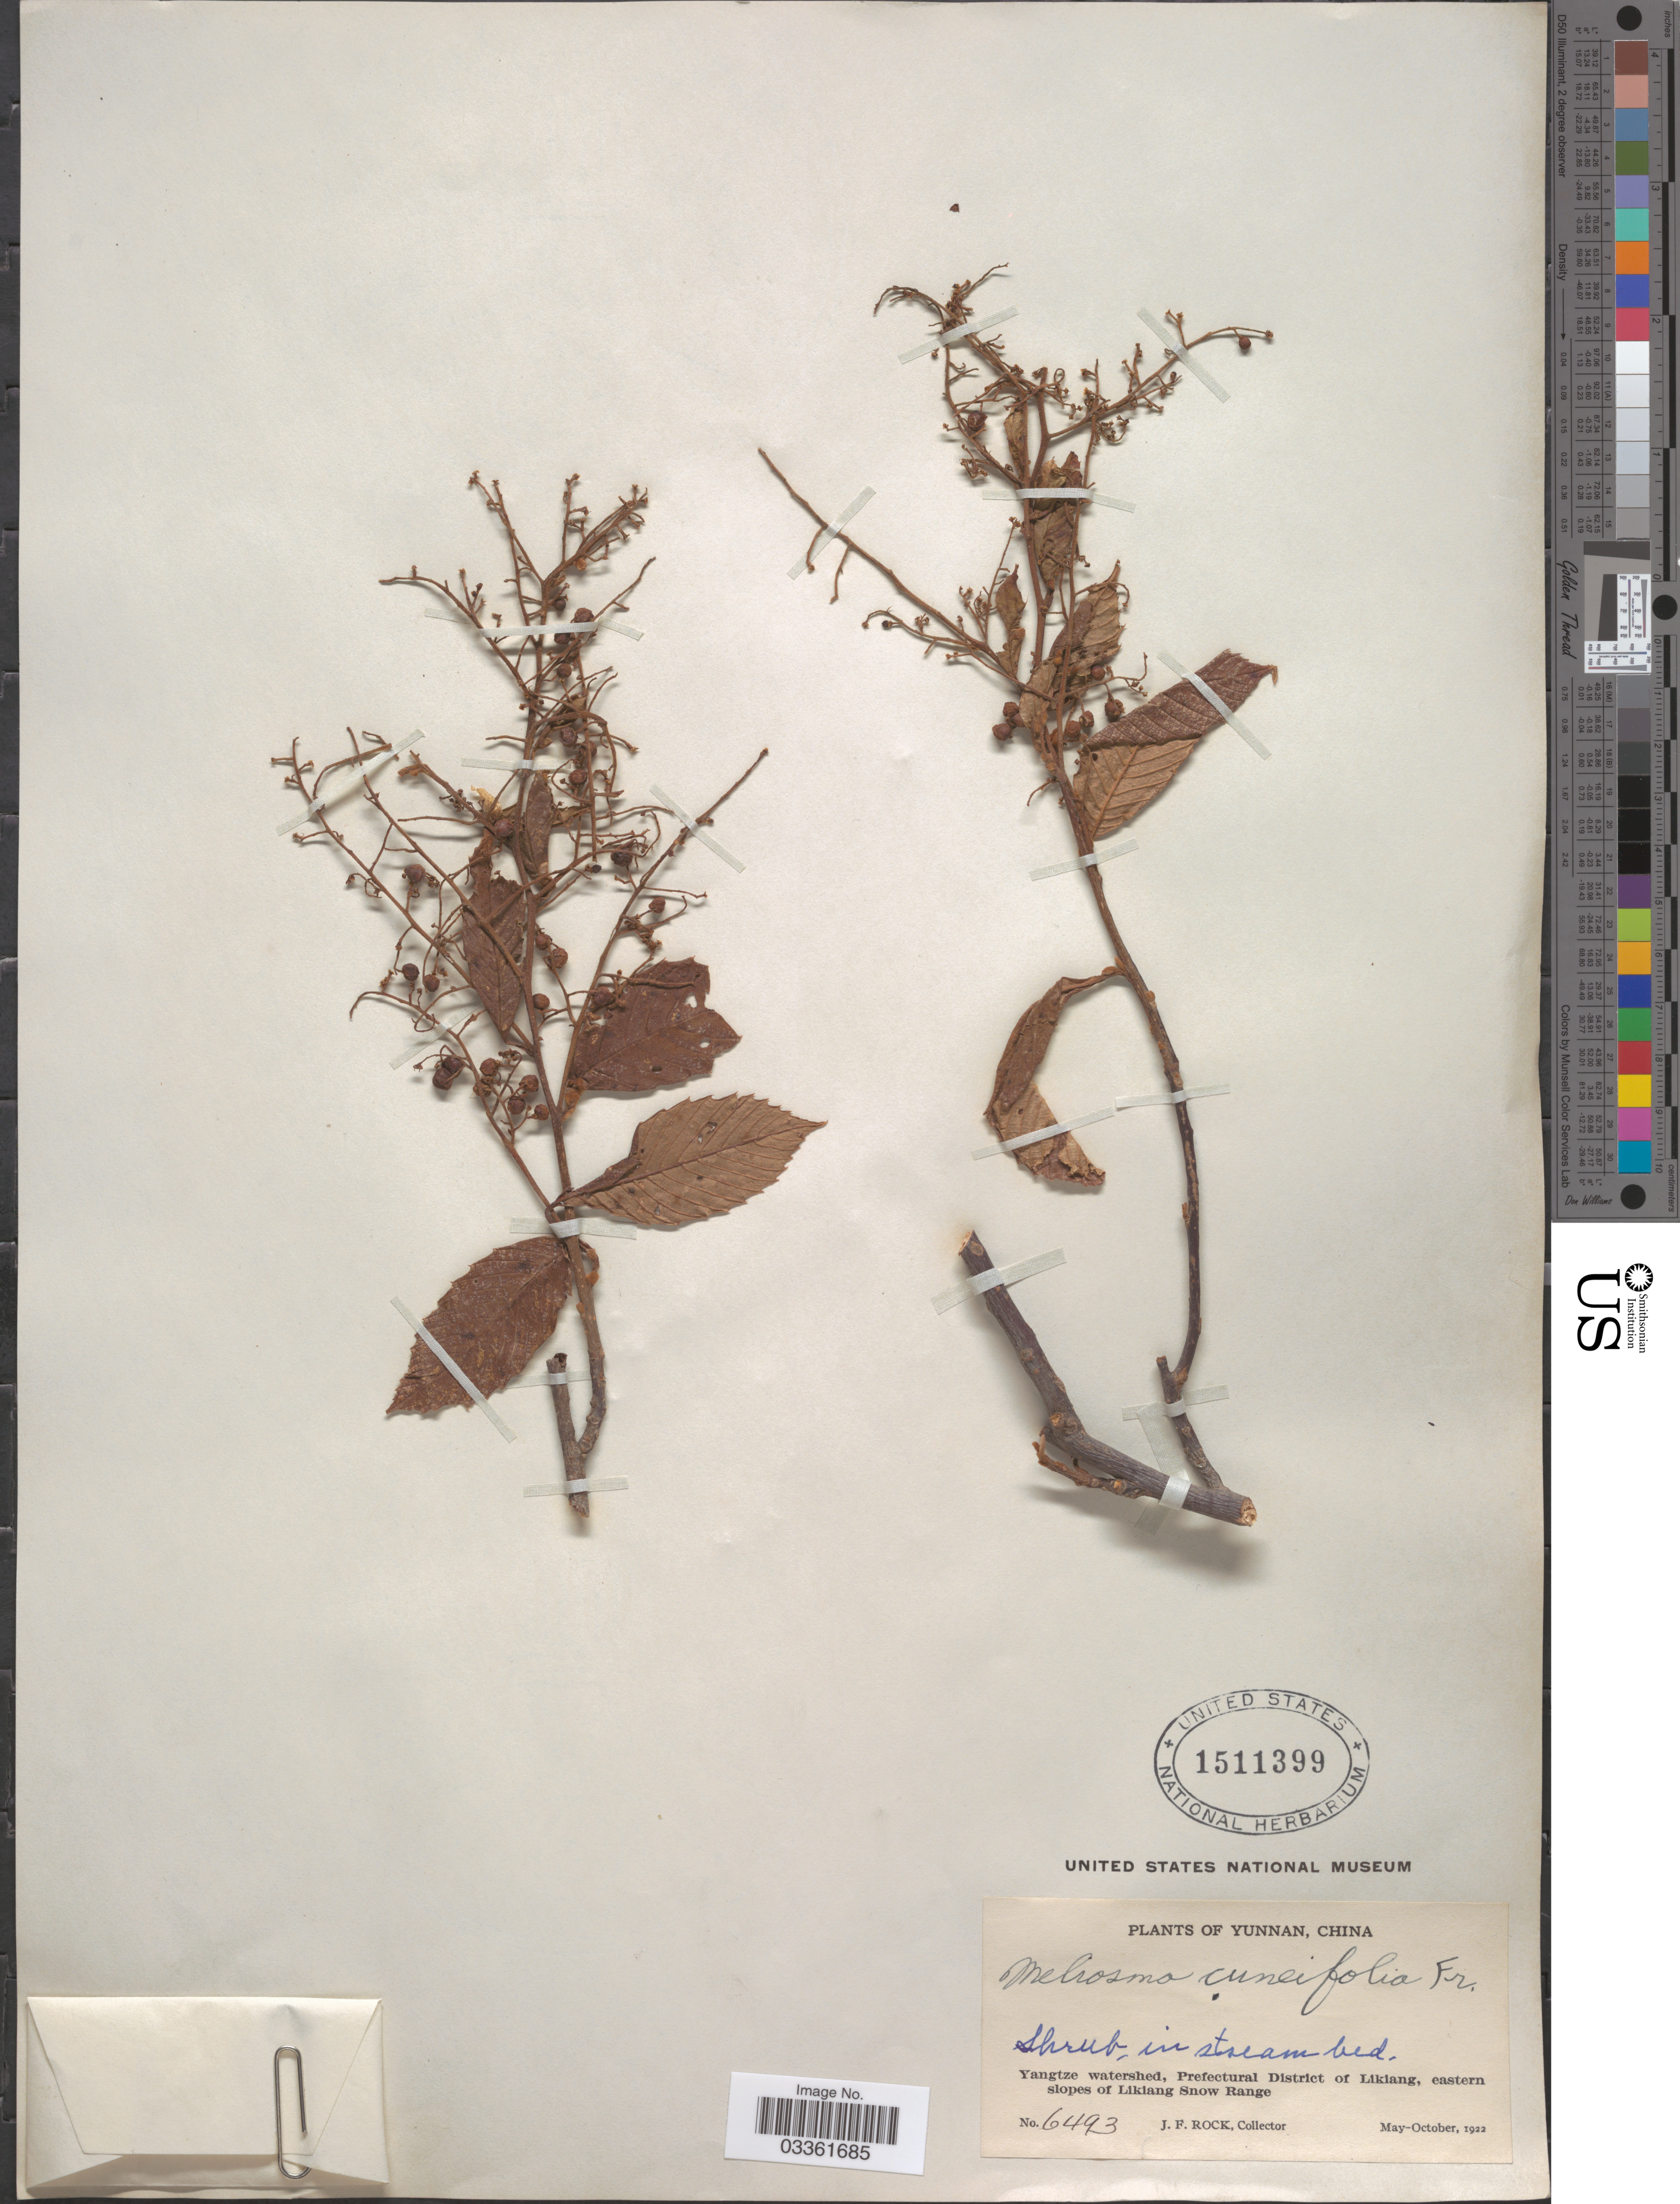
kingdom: Plantae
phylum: Tracheophyta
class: Magnoliopsida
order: Proteales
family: Sabiaceae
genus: Meliosma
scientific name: Meliosma cuneifolia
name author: Franch.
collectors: J. Rock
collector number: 6493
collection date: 1922-05/1922-10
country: China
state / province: Yunnan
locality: Yangtze watershed, Prefectural District of Likiang, eastern slopes of Likiang Snow Range.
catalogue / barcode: US 1511399